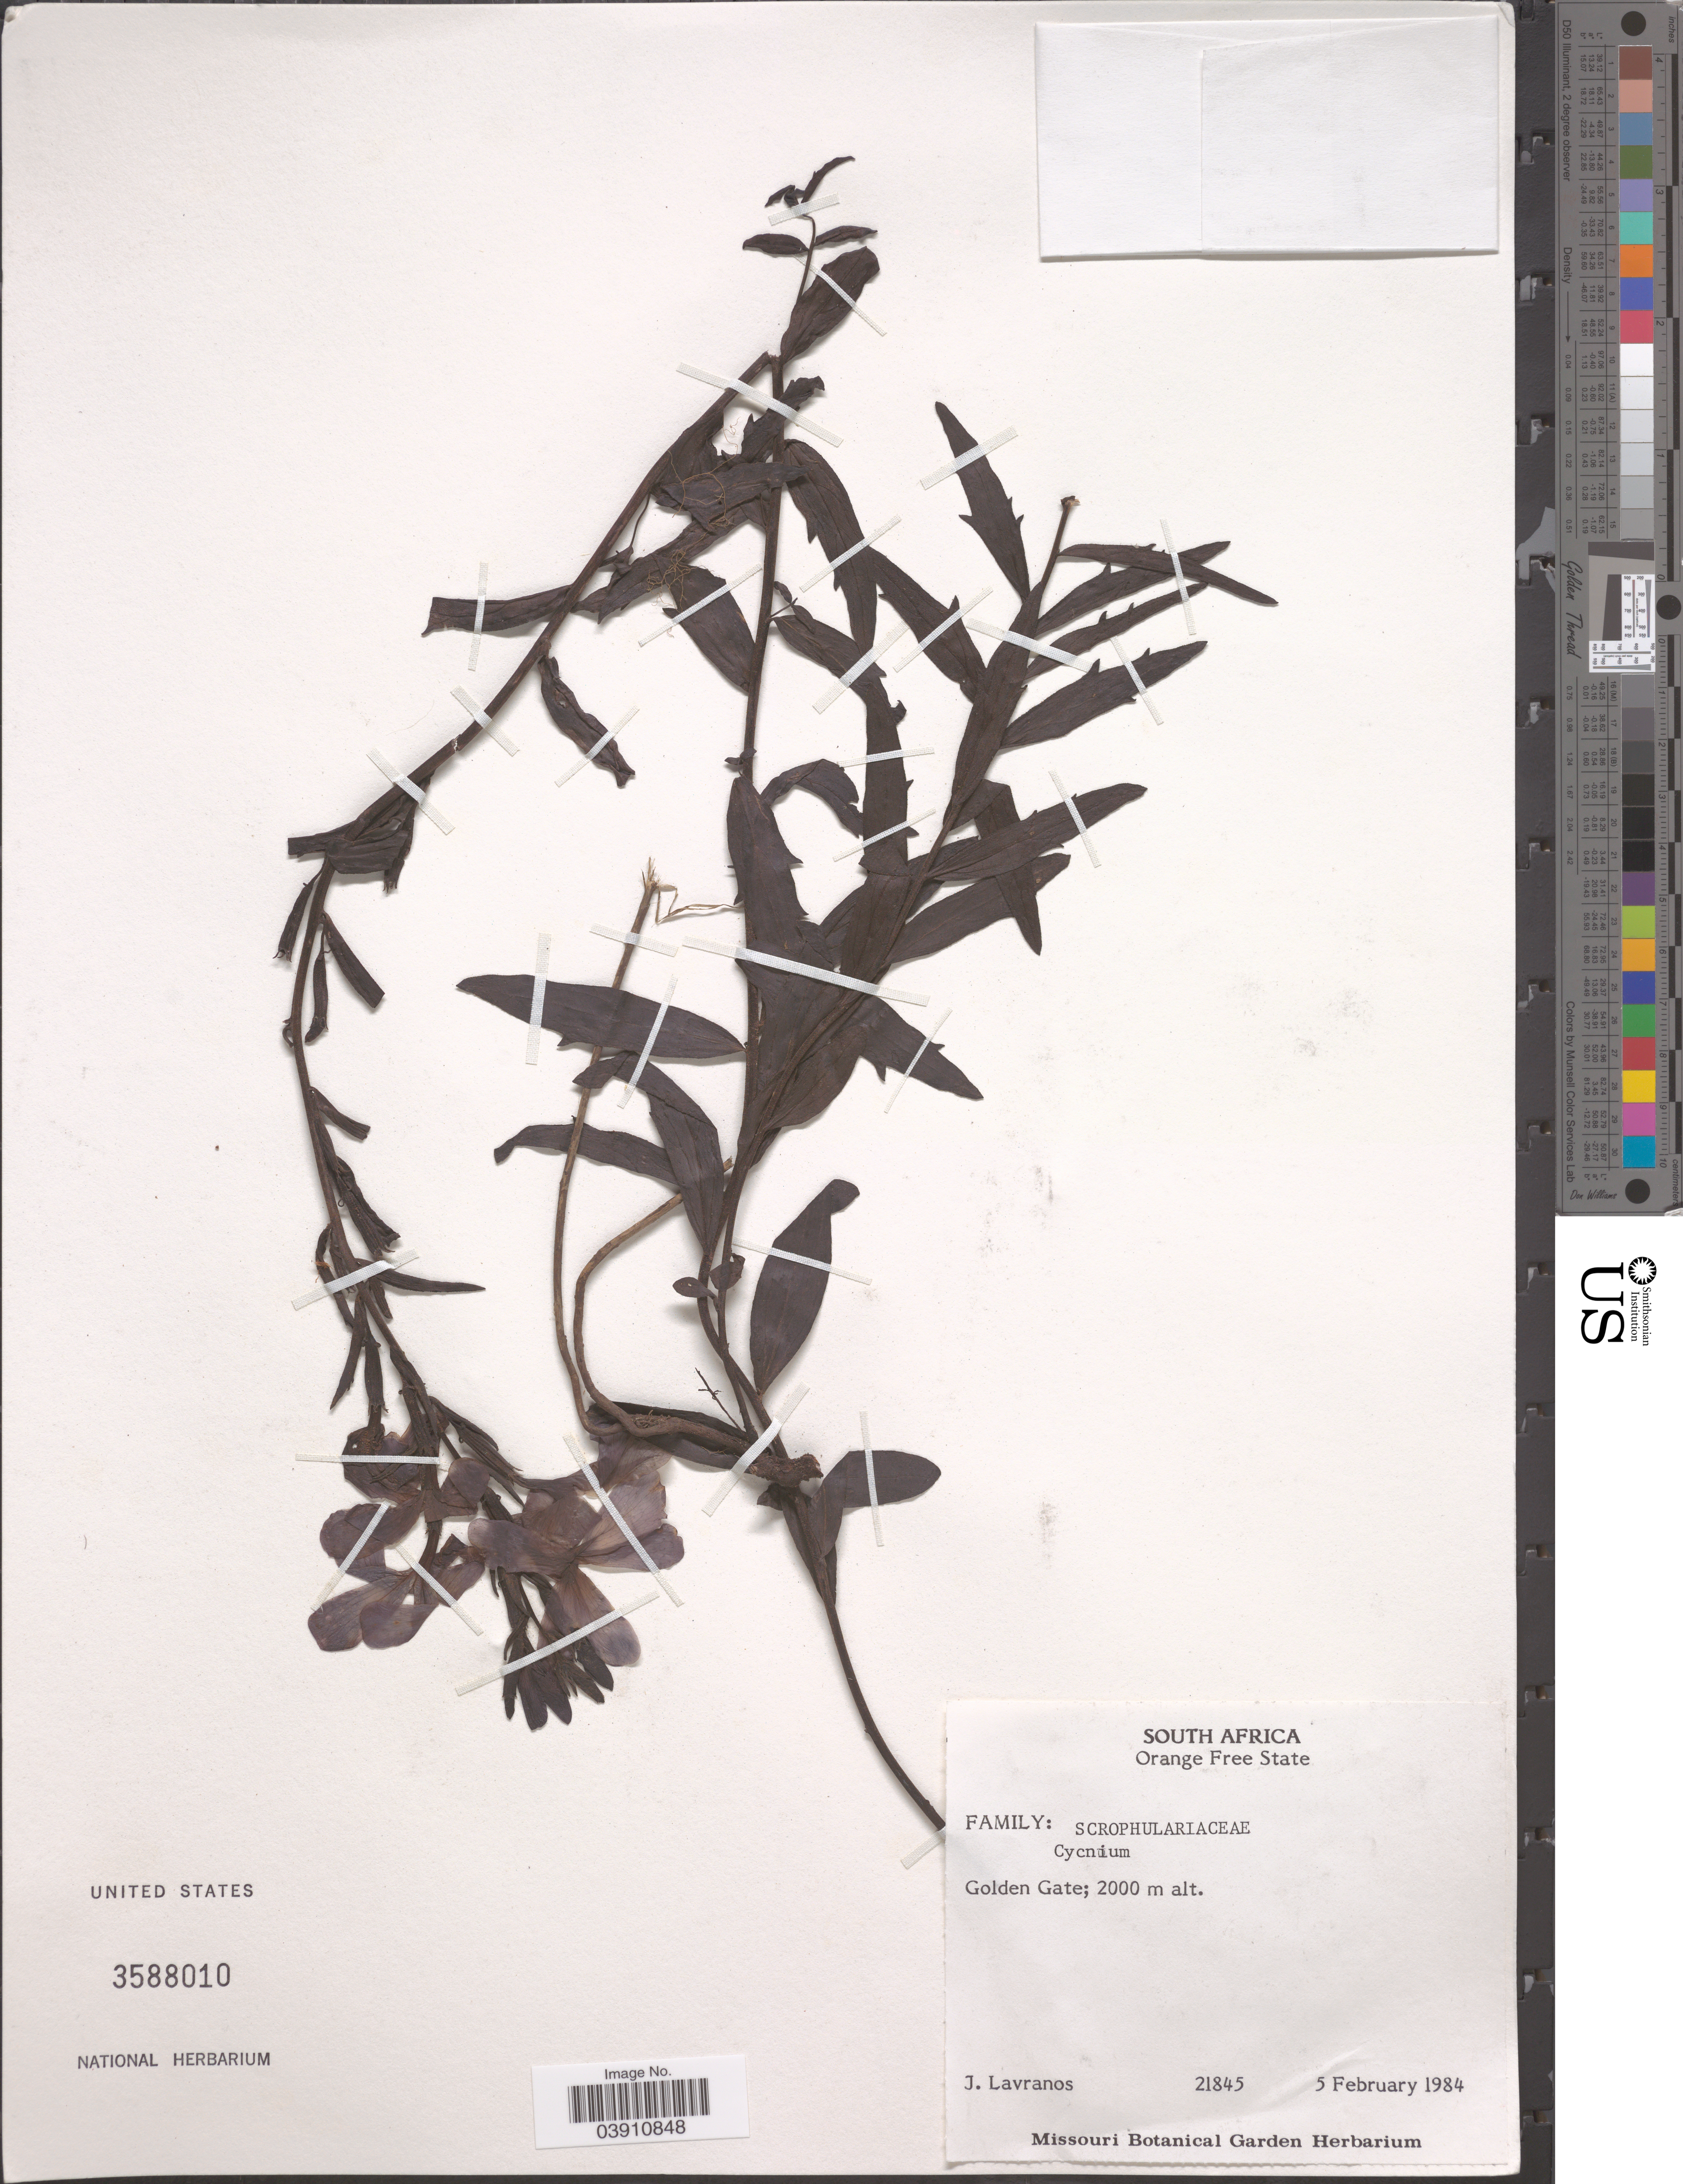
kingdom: Plantae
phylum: Tracheophyta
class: Magnoliopsida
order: Lamiales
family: Orobanchaceae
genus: Cycnium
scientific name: Cycnium sp.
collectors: J. Lavranos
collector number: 21845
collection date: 1984-02-05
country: South Africa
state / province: Free State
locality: Orange Free State. Golden Gate.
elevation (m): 2000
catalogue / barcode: US 3588010